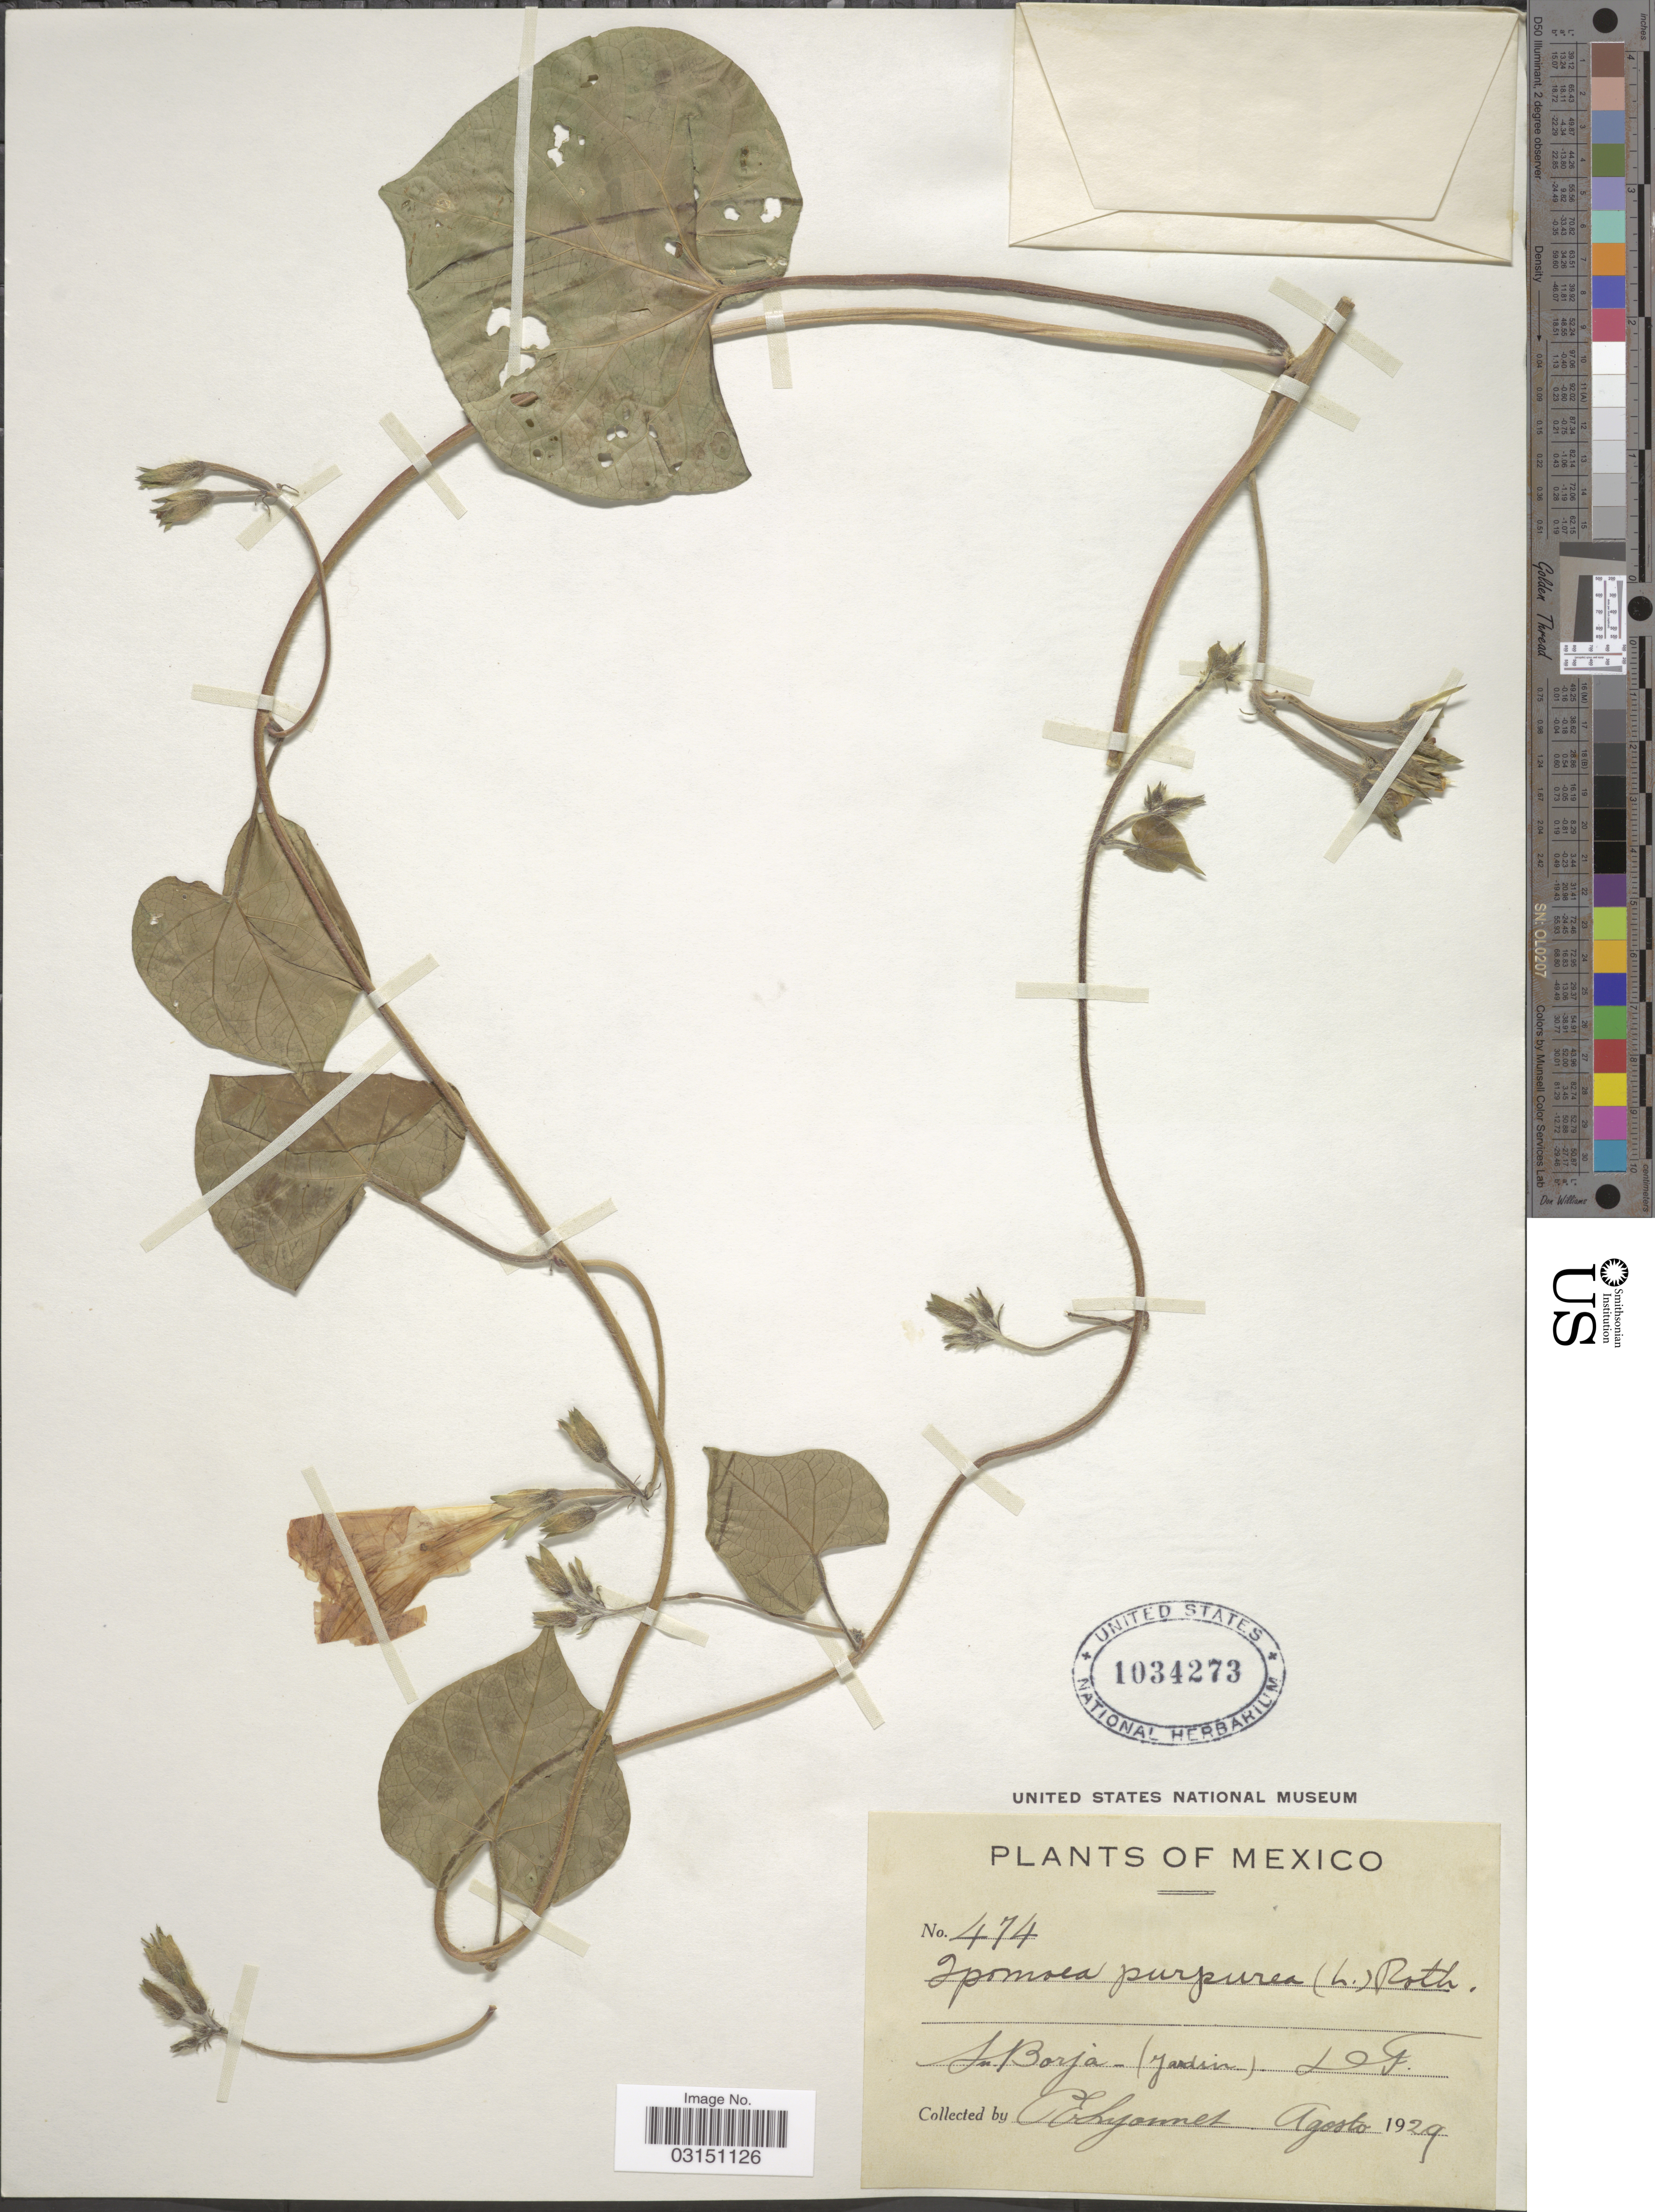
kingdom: Plantae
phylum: Tracheophyta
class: Magnoliopsida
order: Solanales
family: Convolvulaceae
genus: Ipomoea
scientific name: Ipomoea purpurea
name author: (L.) Roth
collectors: P. Lyonnet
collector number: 474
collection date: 1929-08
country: Mexico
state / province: Distrito Federal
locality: Sn. Borja - (Jardin).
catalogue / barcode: US 1034273